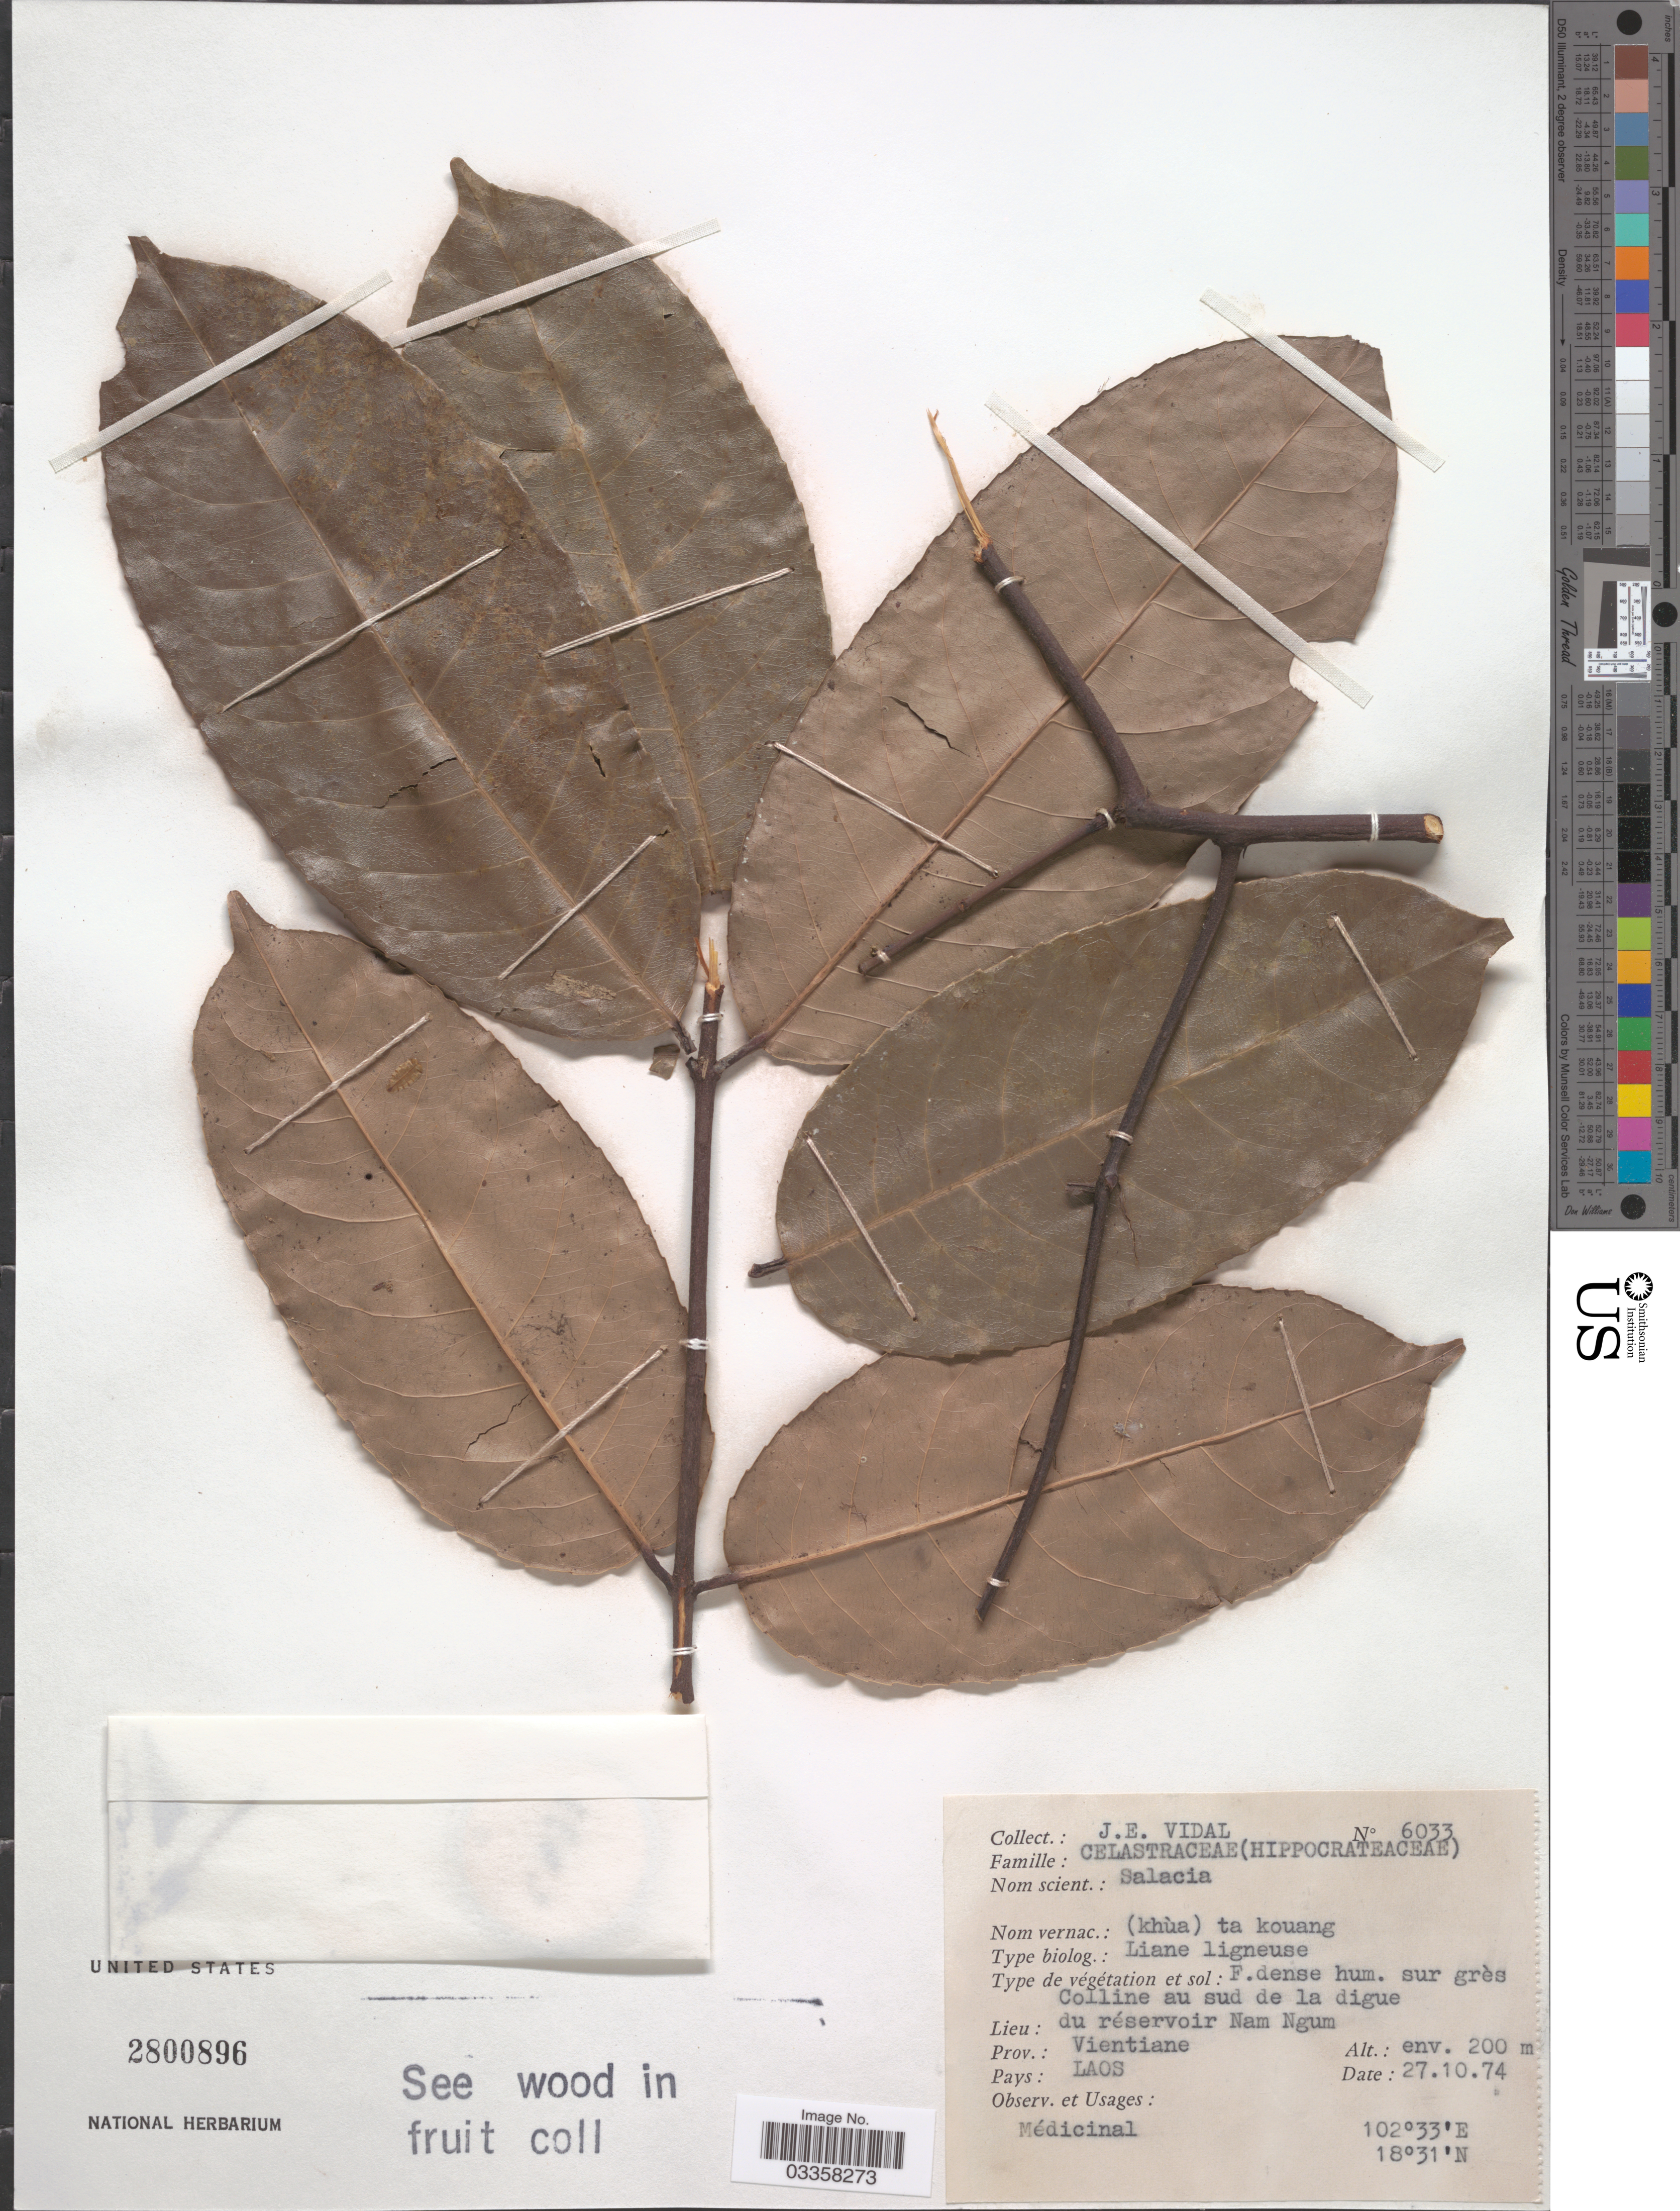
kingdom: Plantae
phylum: Tracheophyta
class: Magnoliopsida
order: Celastrales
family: Celastraceae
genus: Salacia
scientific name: Salacia sp.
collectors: J. E. Vidal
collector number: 6033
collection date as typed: Transcribed d/m/y: 27/10/74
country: Laos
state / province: Viangchan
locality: Lieu: du réservoir Nam Ngum. Prov.: Vientiane.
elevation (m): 200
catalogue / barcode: US 2800896